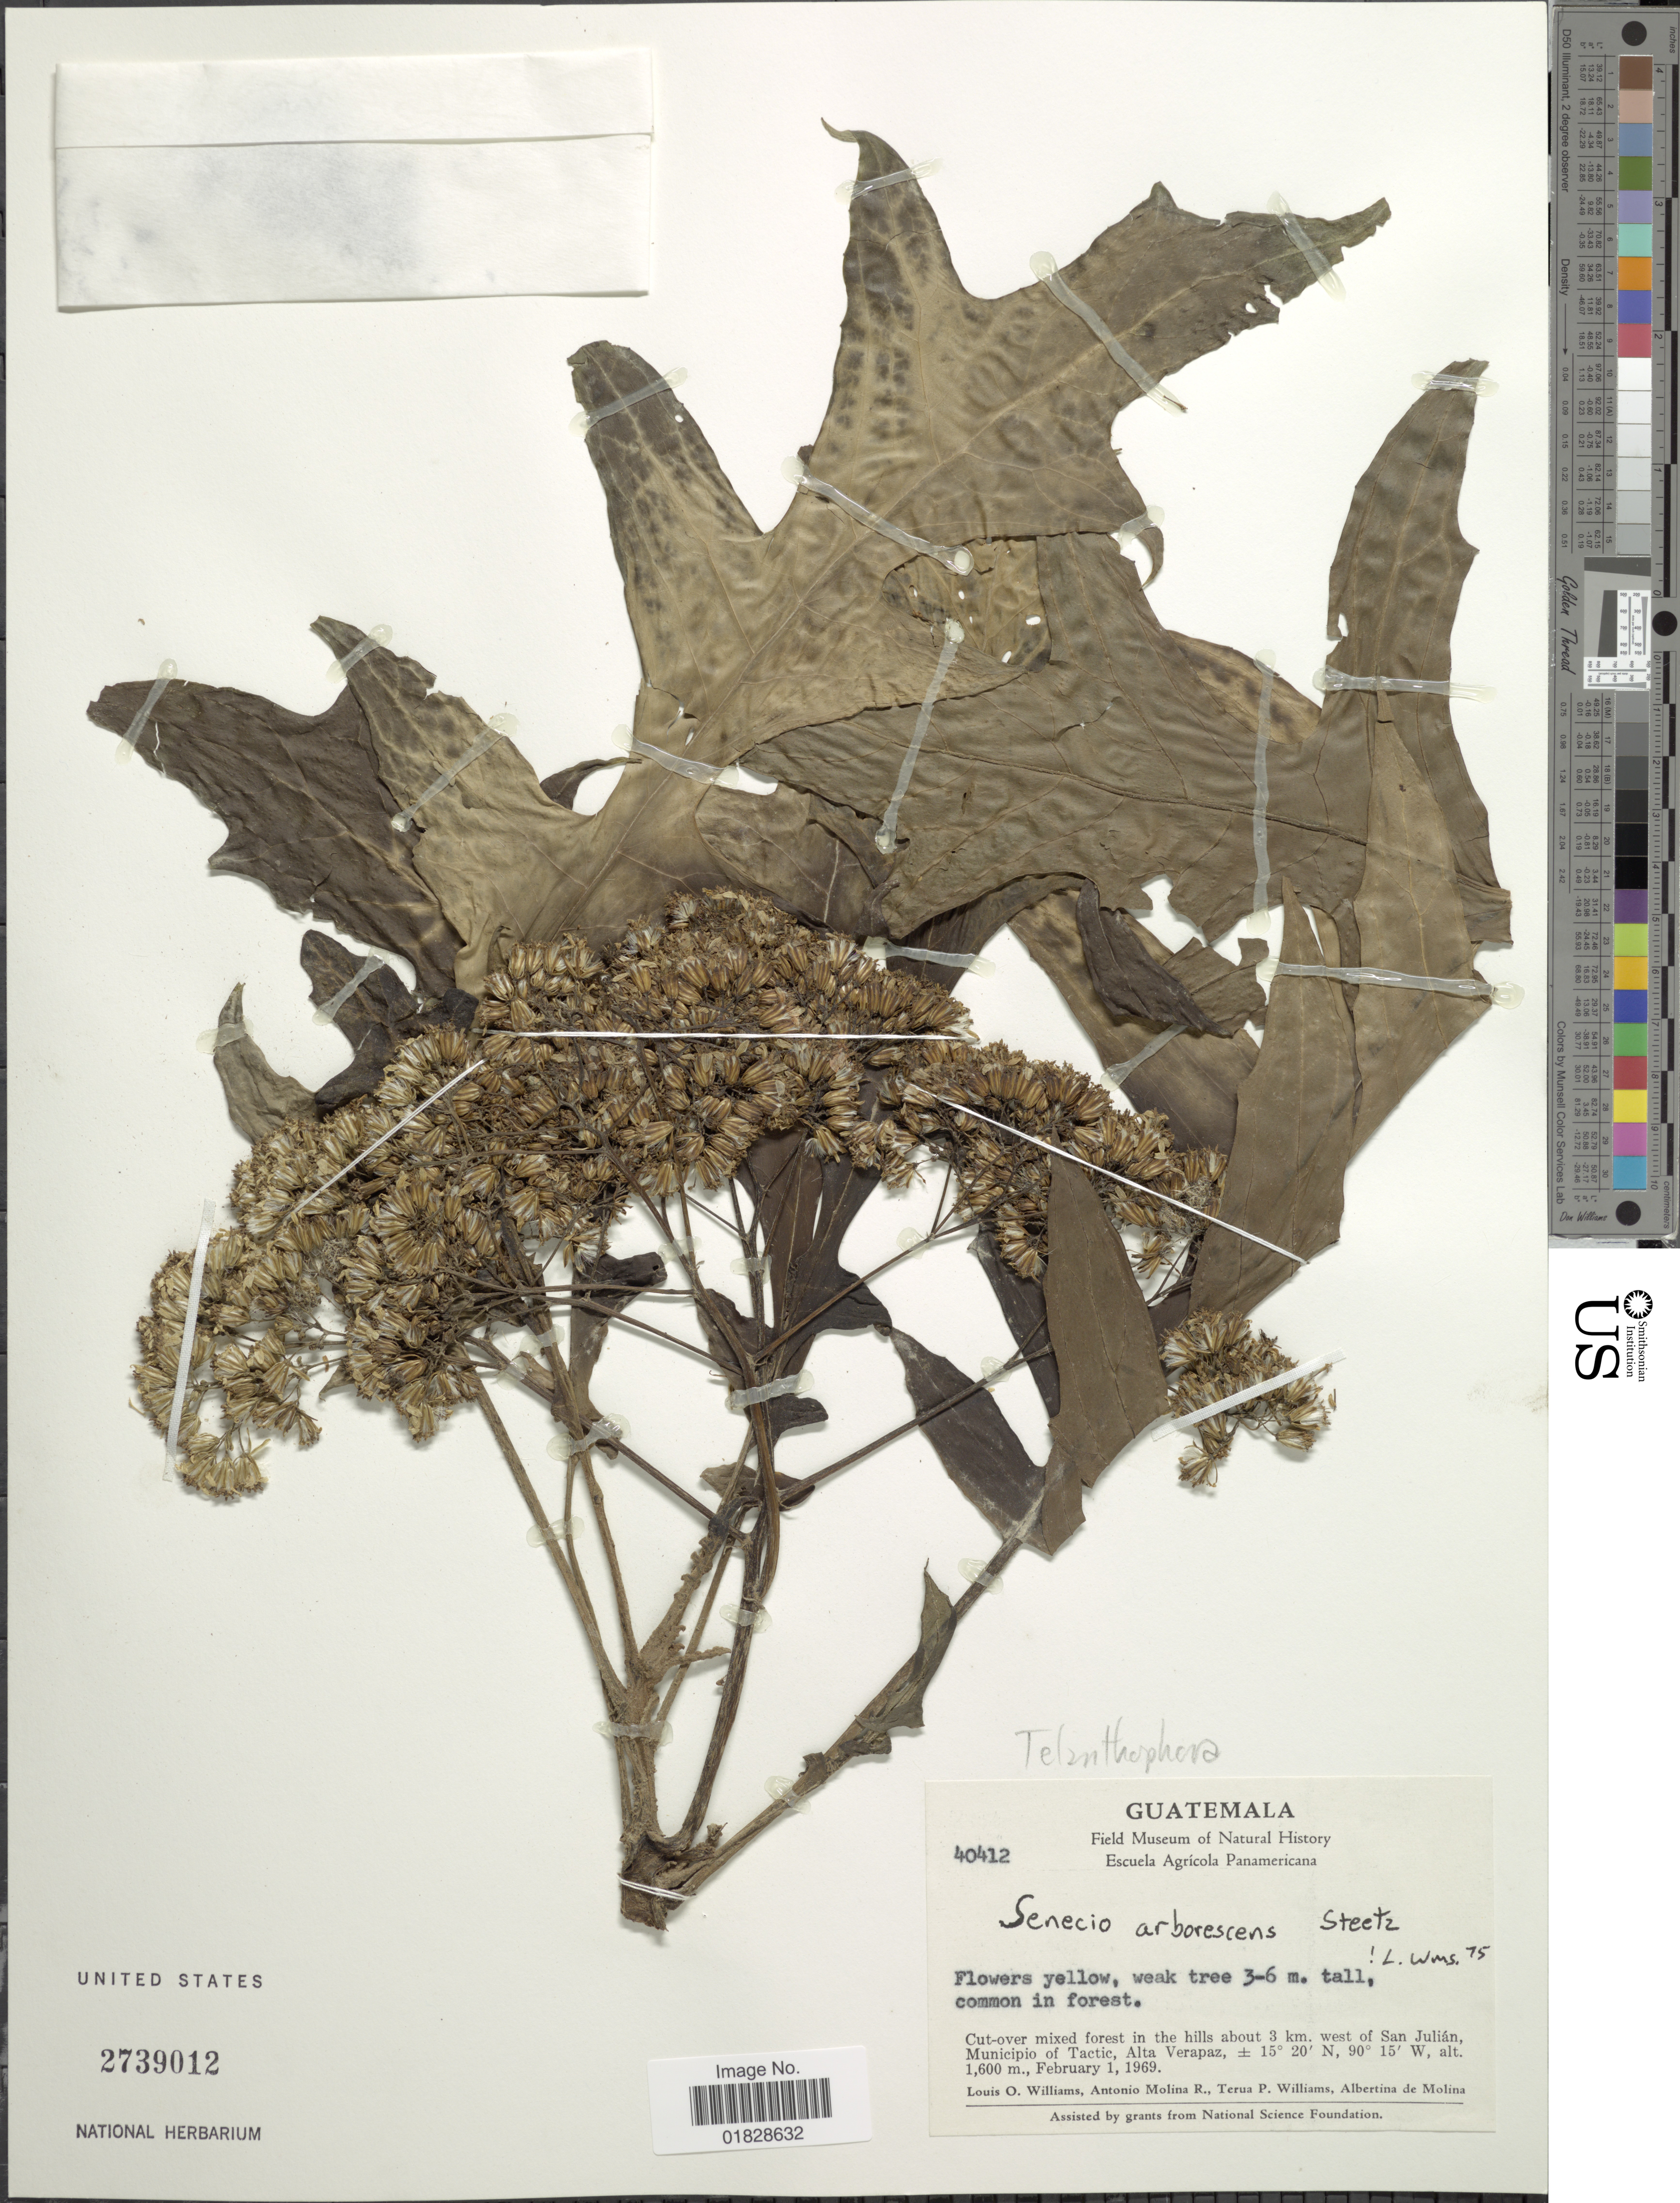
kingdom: Plantae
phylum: Tracheophyta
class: Magnoliopsida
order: Asterales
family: Asteraceae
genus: Telanthophora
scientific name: Telanthophora arborescens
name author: (Steetz) H. Rob. & Brettell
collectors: L. O. Williams, A. Molina R., T. P. Williams & A. R. Molina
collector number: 40412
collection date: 1969-02-01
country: Guatemala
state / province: Alta Verapaz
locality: Cut-over mixed forest in the hills about 3 km. west of San Julián, Municipio of Tactic, Alta Verapaz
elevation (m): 1600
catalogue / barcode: US 2739012